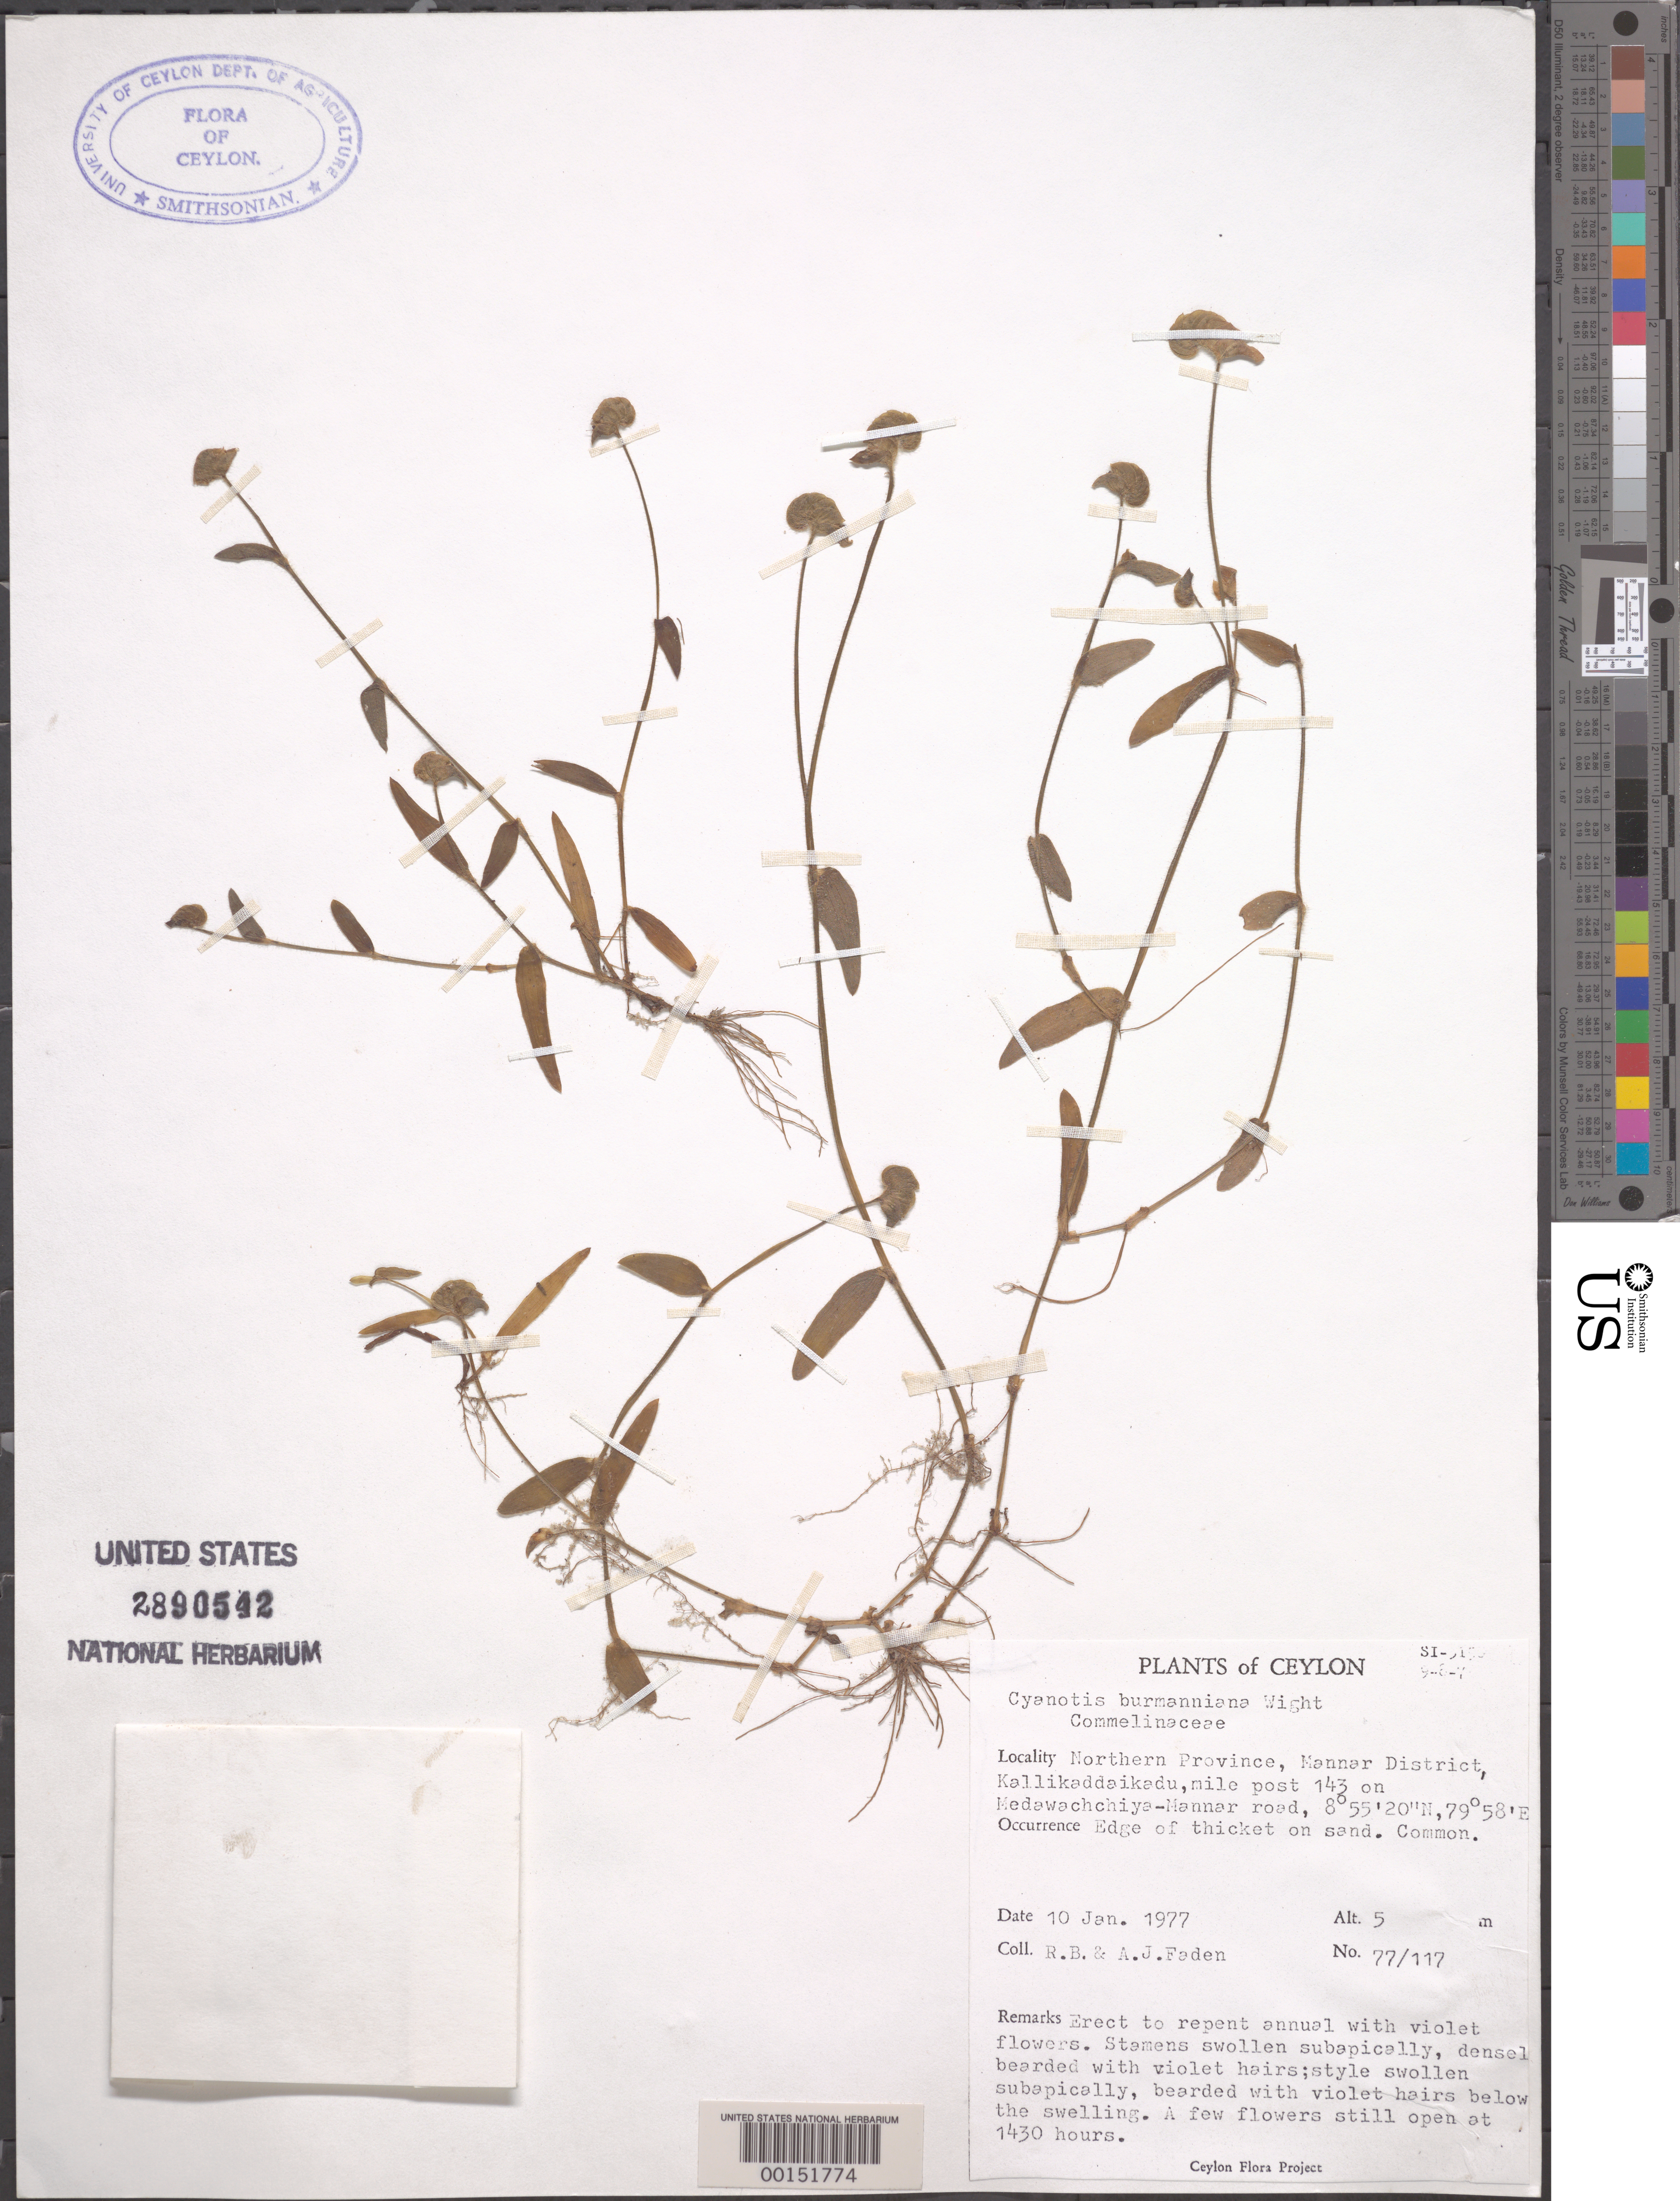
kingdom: Plantae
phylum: Tracheophyta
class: Liliopsida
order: Commelinales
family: Commelinaceae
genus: Cyanotis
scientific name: Cyanotis burmanniana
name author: Wight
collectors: R. B. Faden & A. J. Faden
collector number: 77/117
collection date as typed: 10 Jan 1977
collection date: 1977-01-10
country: Sri Lanka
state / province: Northern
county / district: Mannar Dist.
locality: Kallikadda: kadu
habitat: Edge of thicket; sand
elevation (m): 5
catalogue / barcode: US 2890542